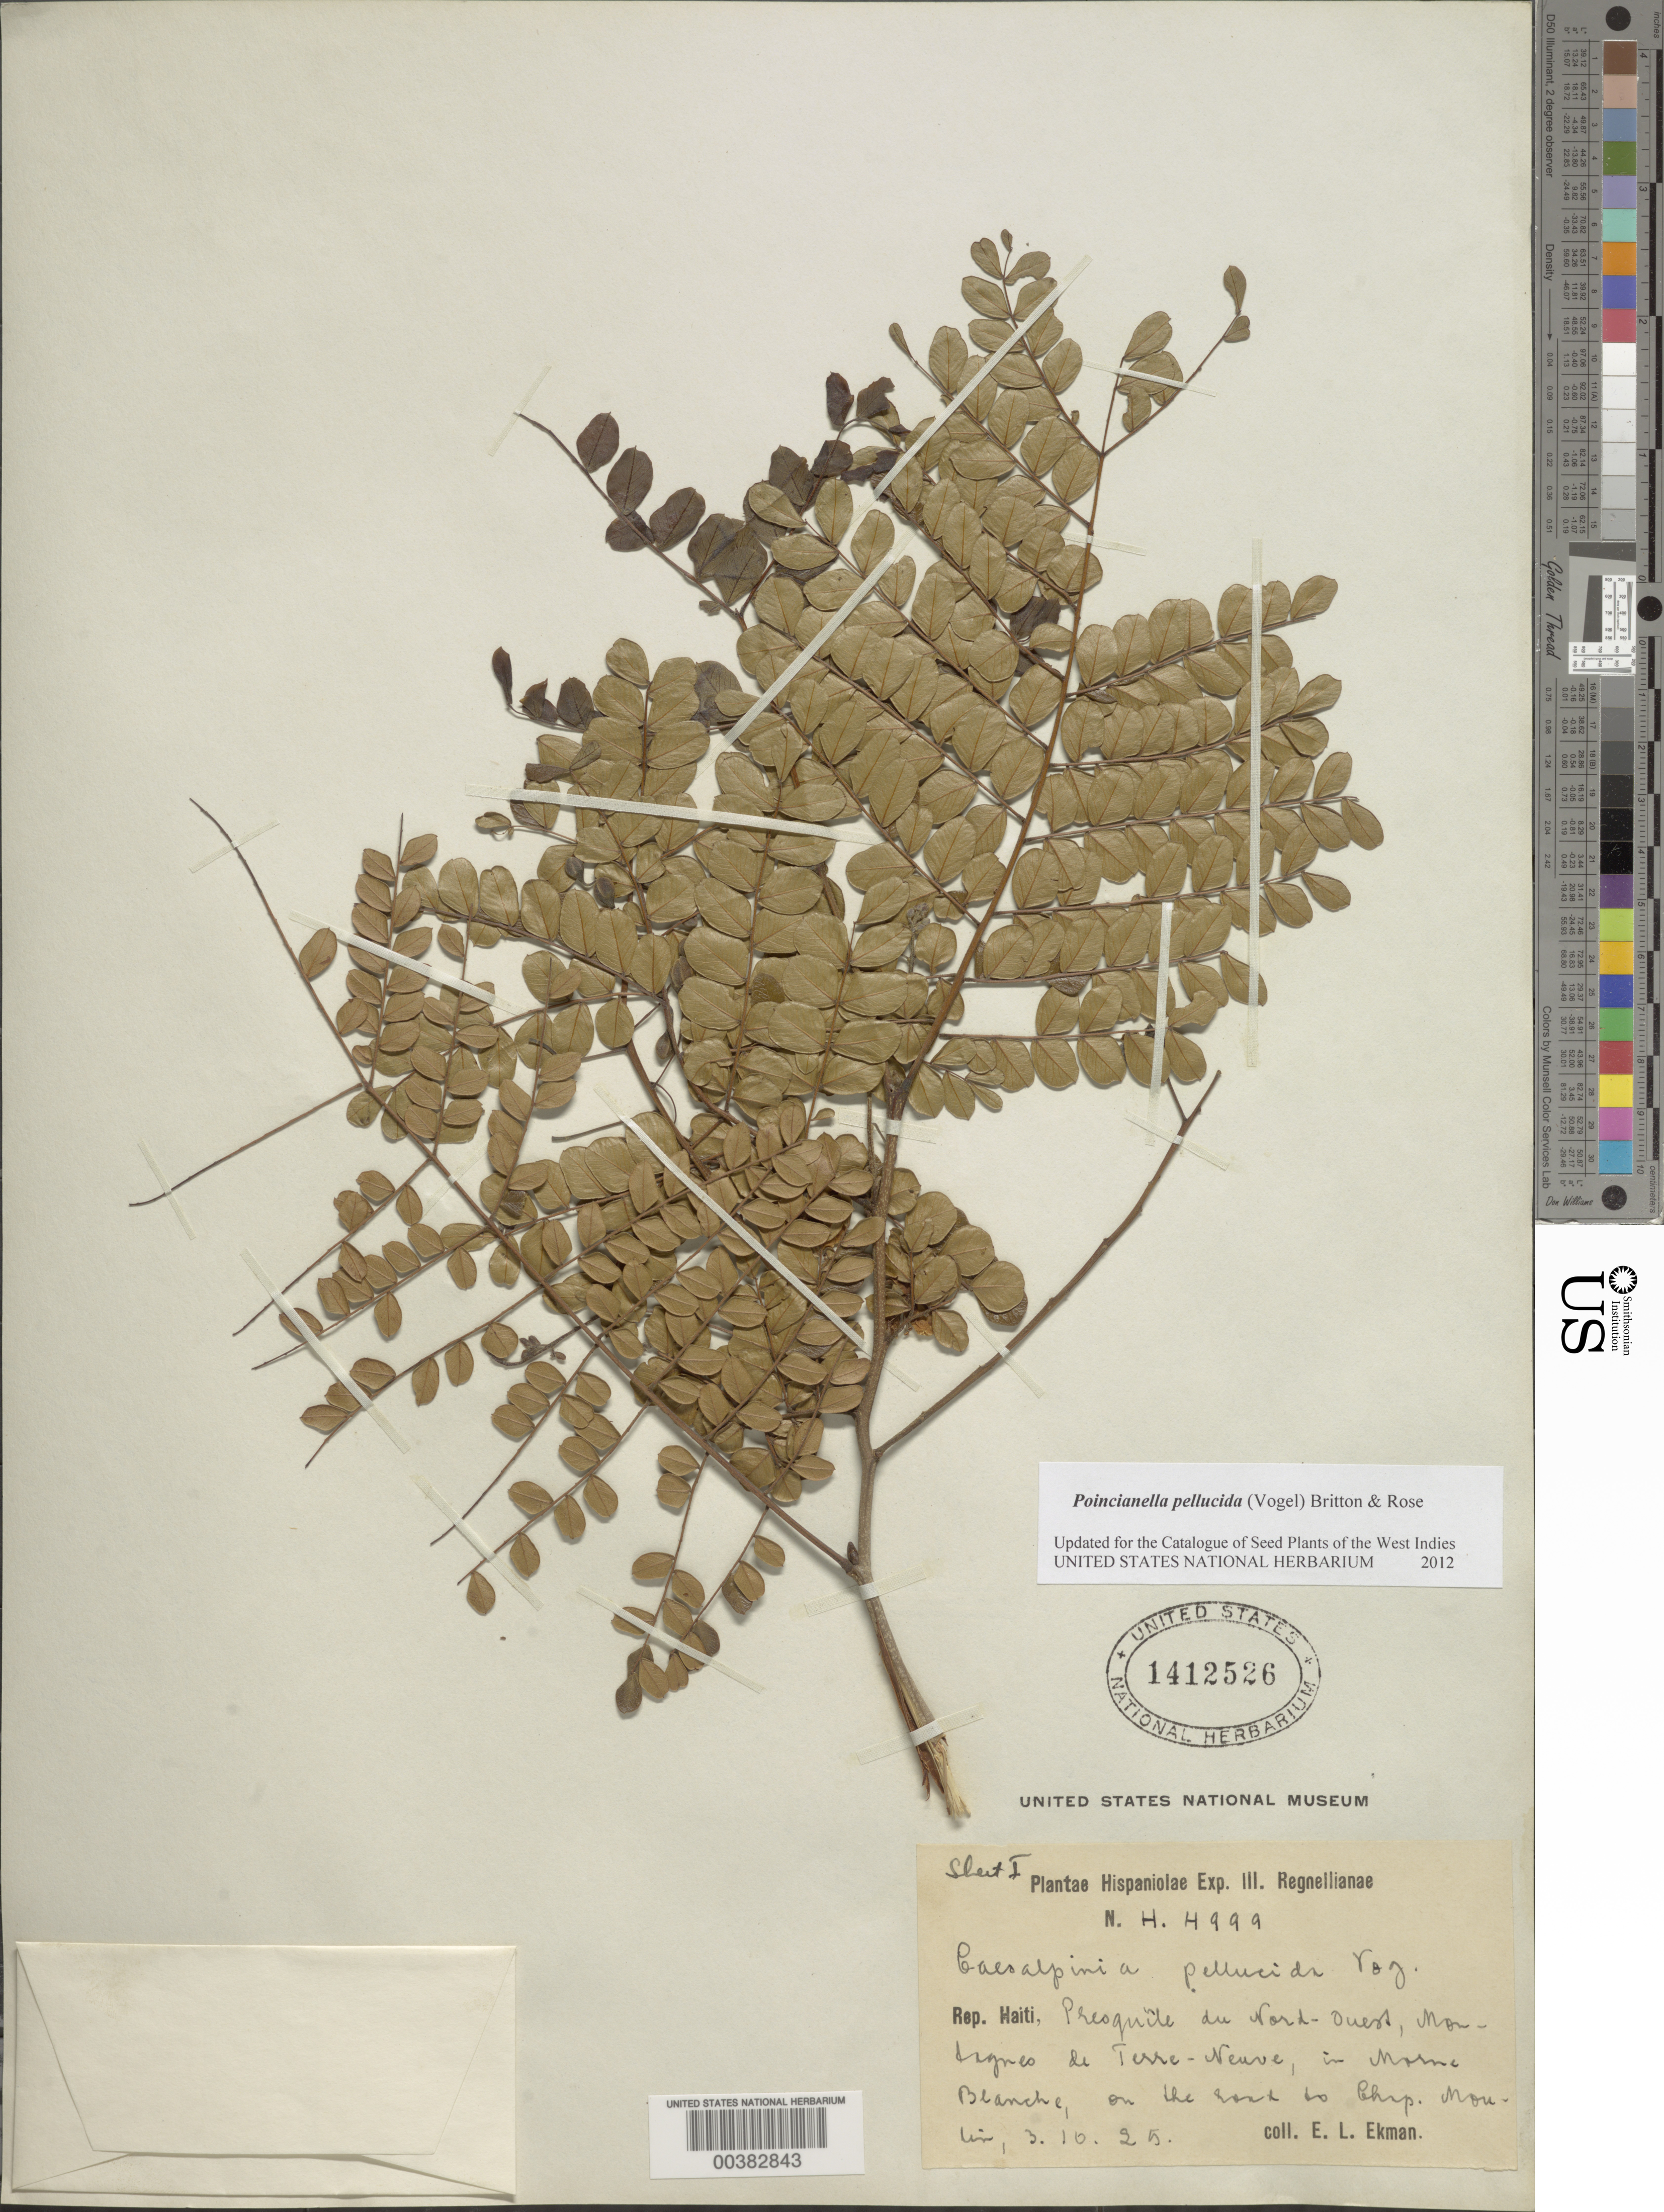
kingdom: Plantae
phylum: Tracheophyta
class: Magnoliopsida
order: Fabales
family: Fabaceae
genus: Cenostigma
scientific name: Cenostigma pellucidum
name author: (Vogel) Gagnon & G.P. Lewis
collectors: E. L. Ekman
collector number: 999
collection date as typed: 03 Oct 1925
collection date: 1925-10-03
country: Haiti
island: Hispaniola Island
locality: Prequile du nord-ouest, montagnes de terre-neuve, in morne blanche on the road to chap. monlin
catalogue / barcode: US 1412526